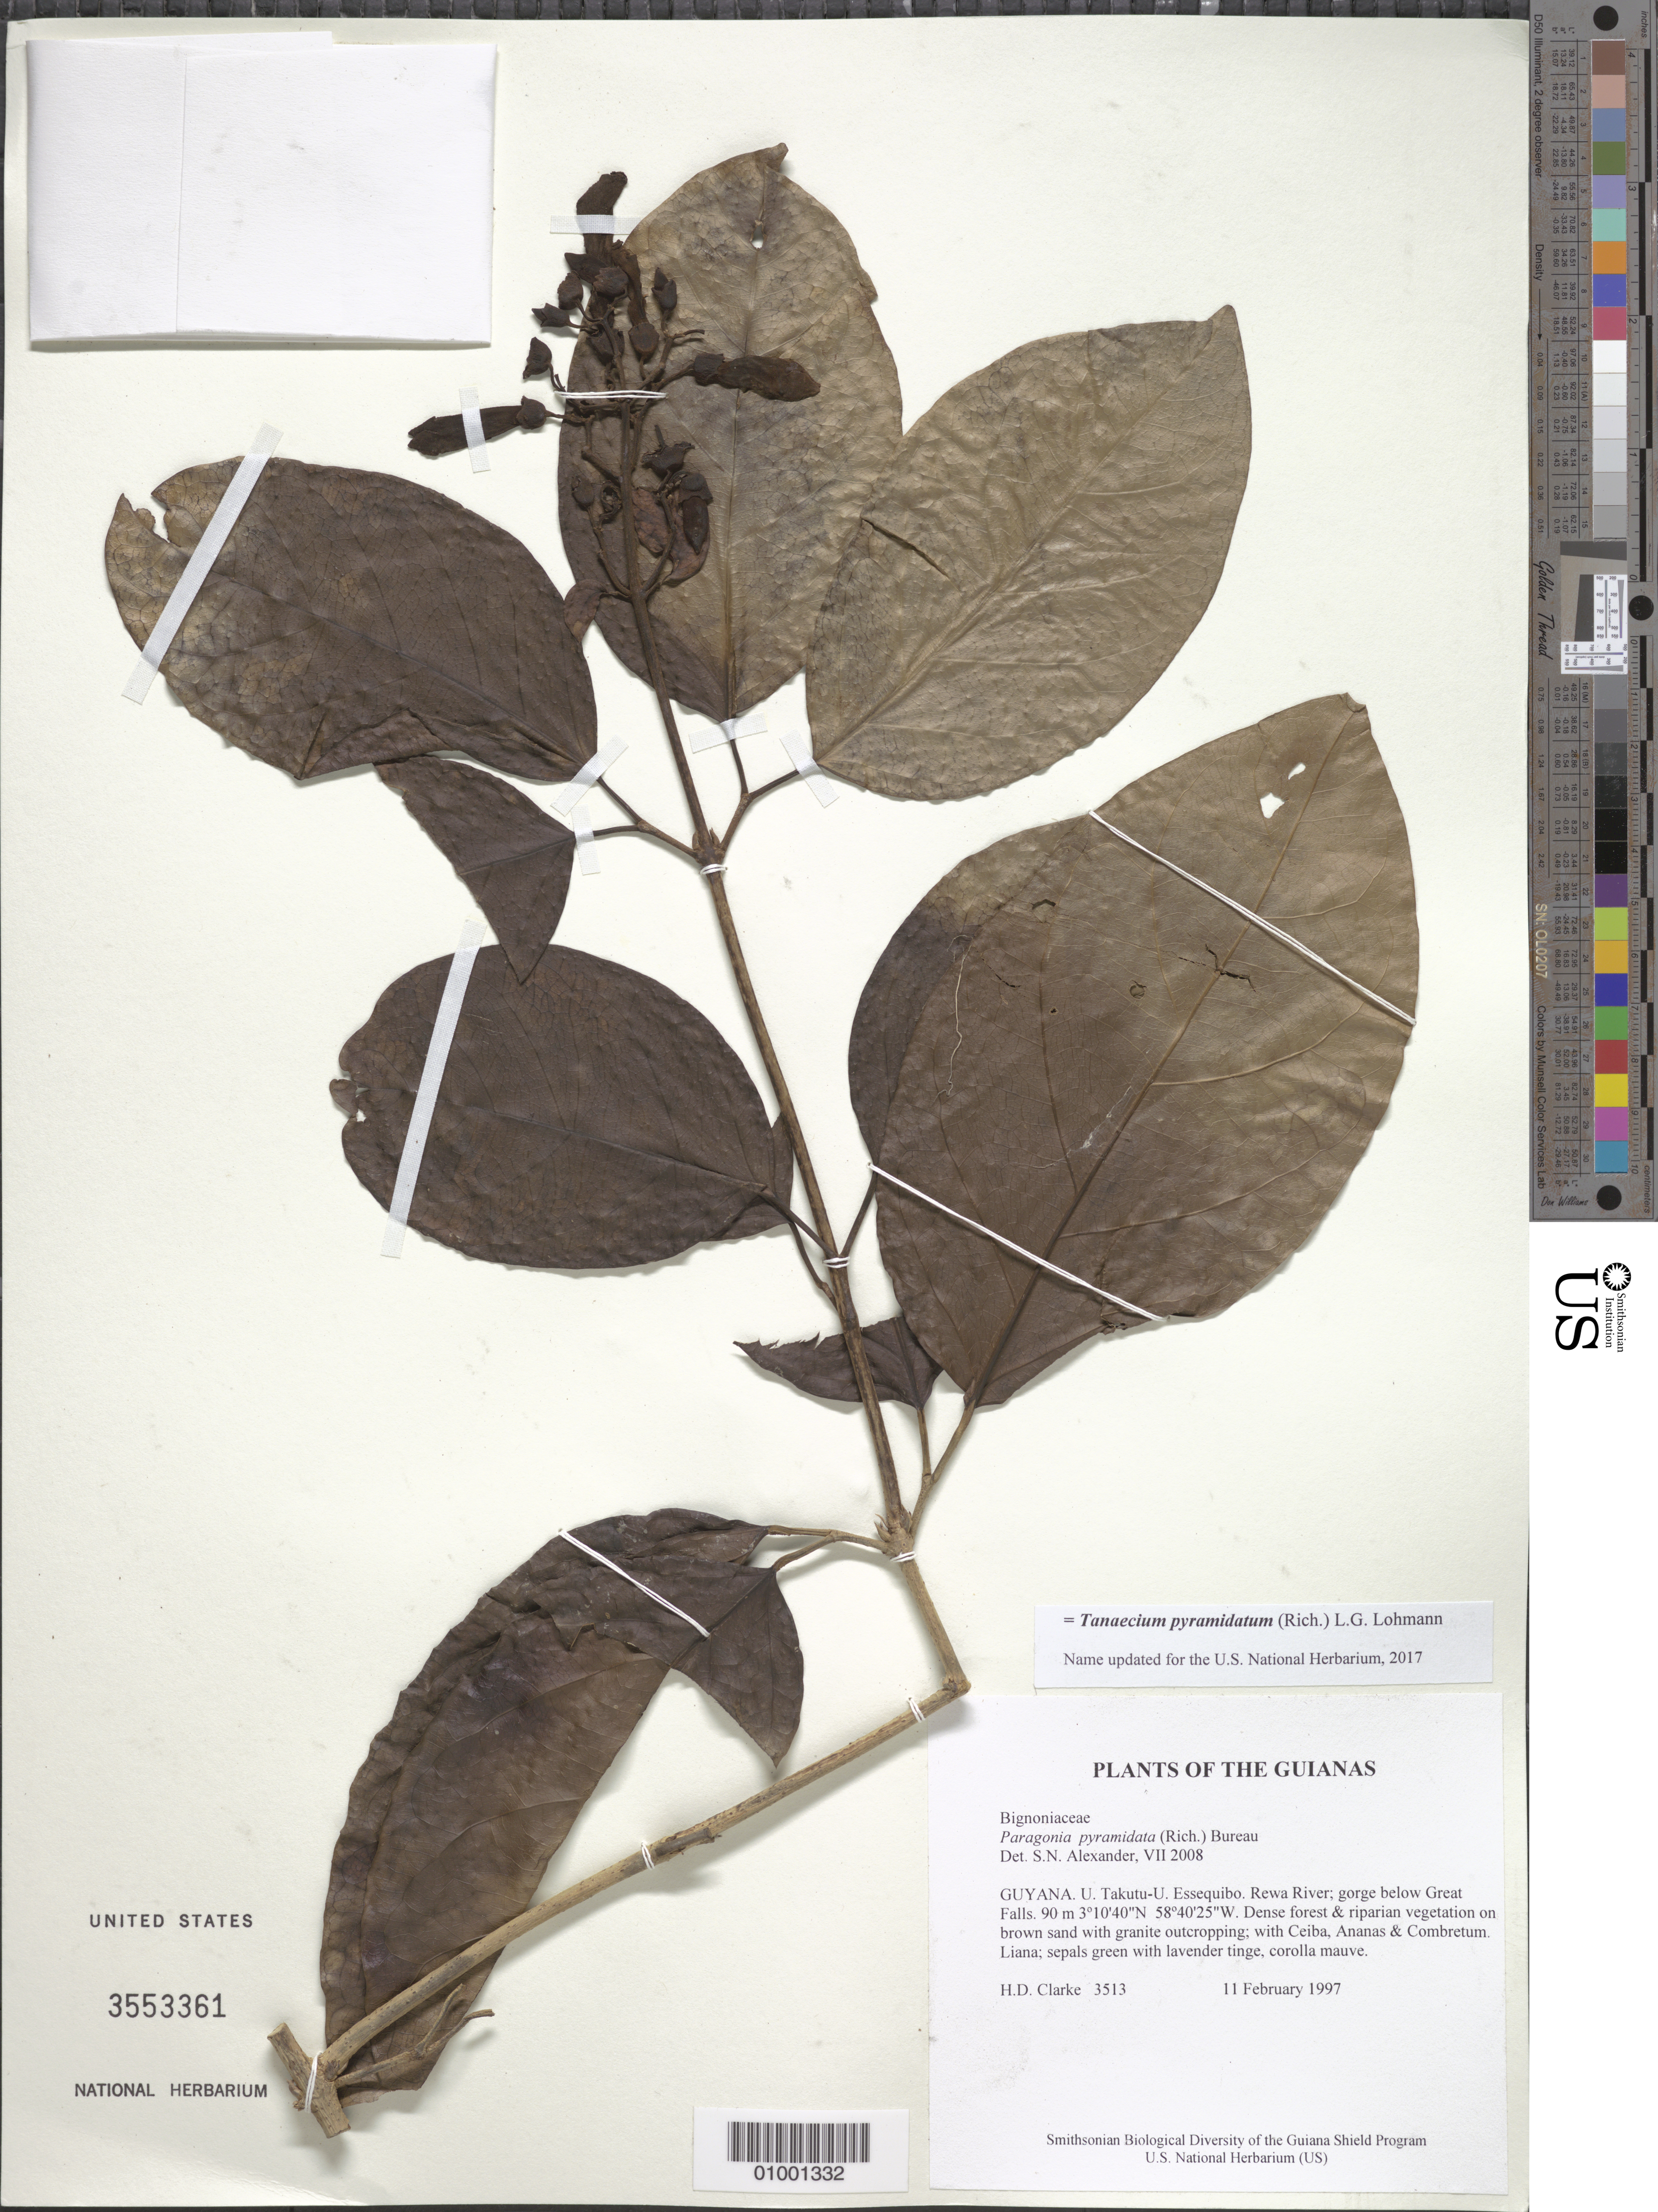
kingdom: Plantae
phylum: Tracheophyta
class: Magnoliopsida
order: Lamiales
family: Bignoniaceae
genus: Tanaecium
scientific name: Tanaecium pyramidatum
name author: (Rich.) L.G. Lohmann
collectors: H. D. Clarke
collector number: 3513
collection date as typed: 11 February 1997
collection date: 1997-02-11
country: Guyana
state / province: U. Takutu-U. Essequibo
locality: Rewa River; gorge below Great Falls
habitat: Dense forest & riparian vegetation on brown sand with granite outcropping; with Ceiba, Ananas & Combretum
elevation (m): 90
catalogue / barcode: US 3553361